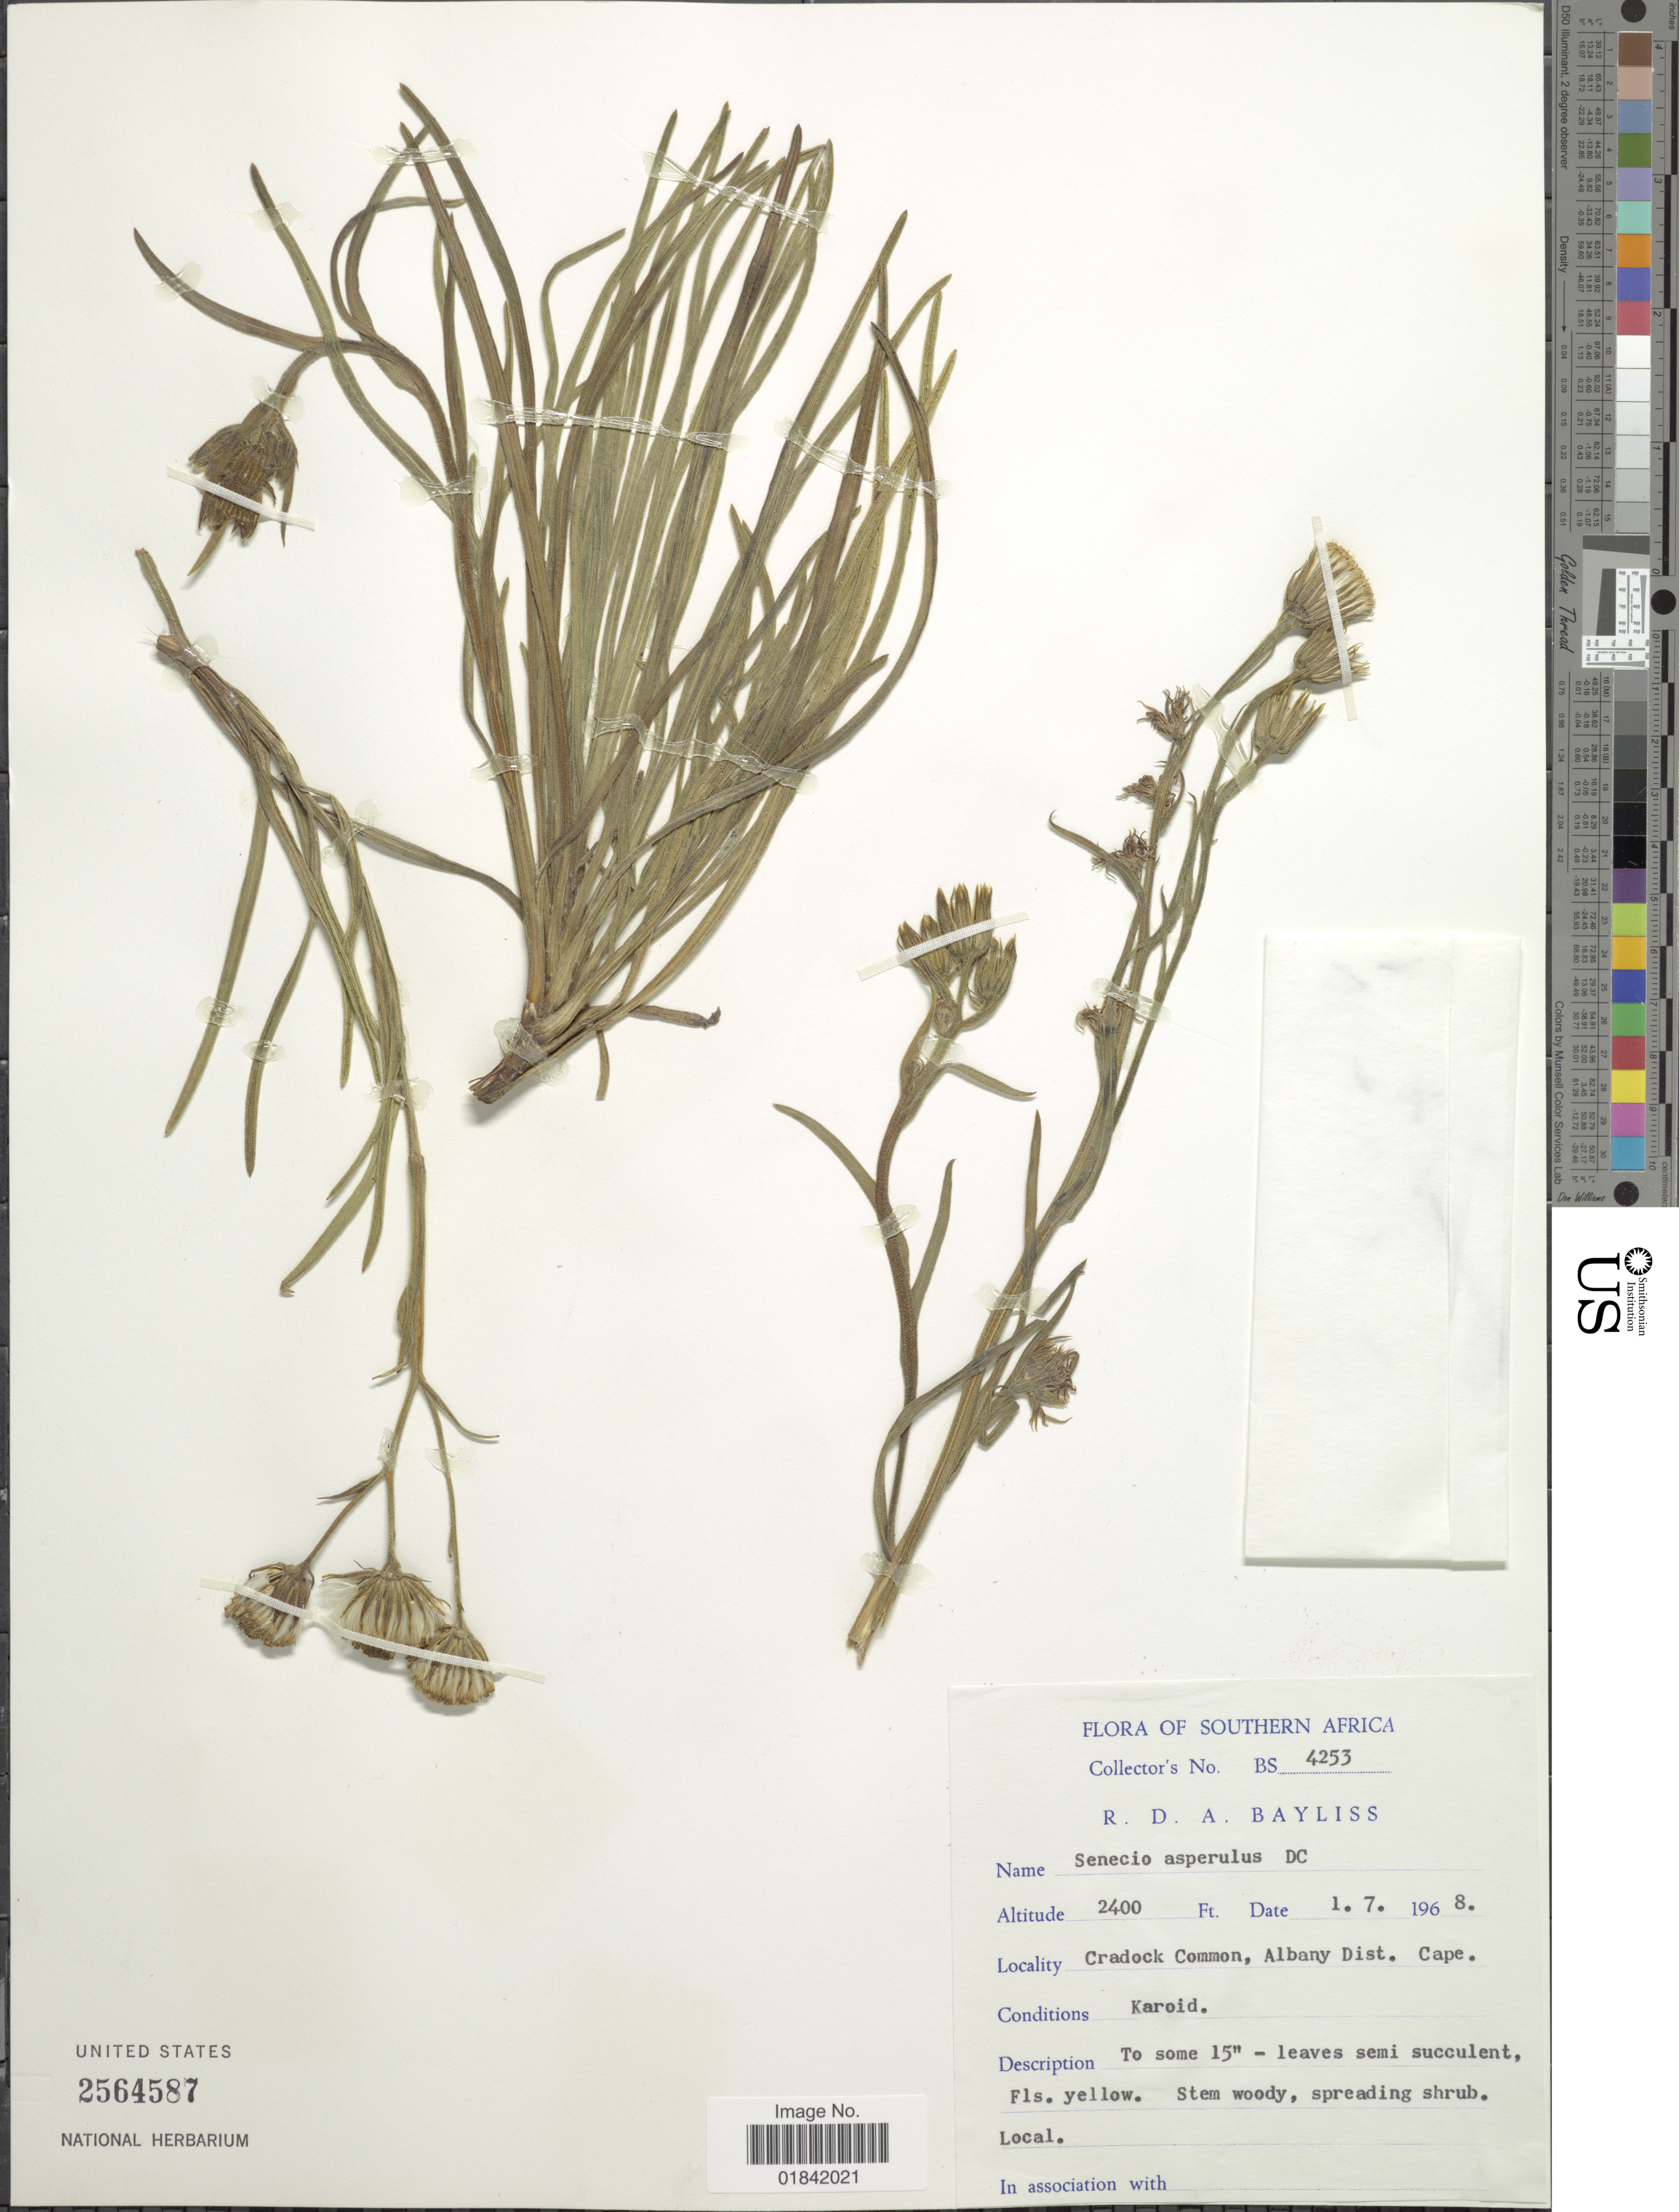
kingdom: Plantae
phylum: Tracheophyta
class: Magnoliopsida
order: Asterales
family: Asteraceae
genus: Senecio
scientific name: Senecio asperulus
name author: DC.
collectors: R. Bayliss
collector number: BS4253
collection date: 1968-07-01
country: South Africa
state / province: Eastern Cape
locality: Cradock Common, Albany Dist. Cape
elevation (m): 732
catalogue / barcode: US 2564587